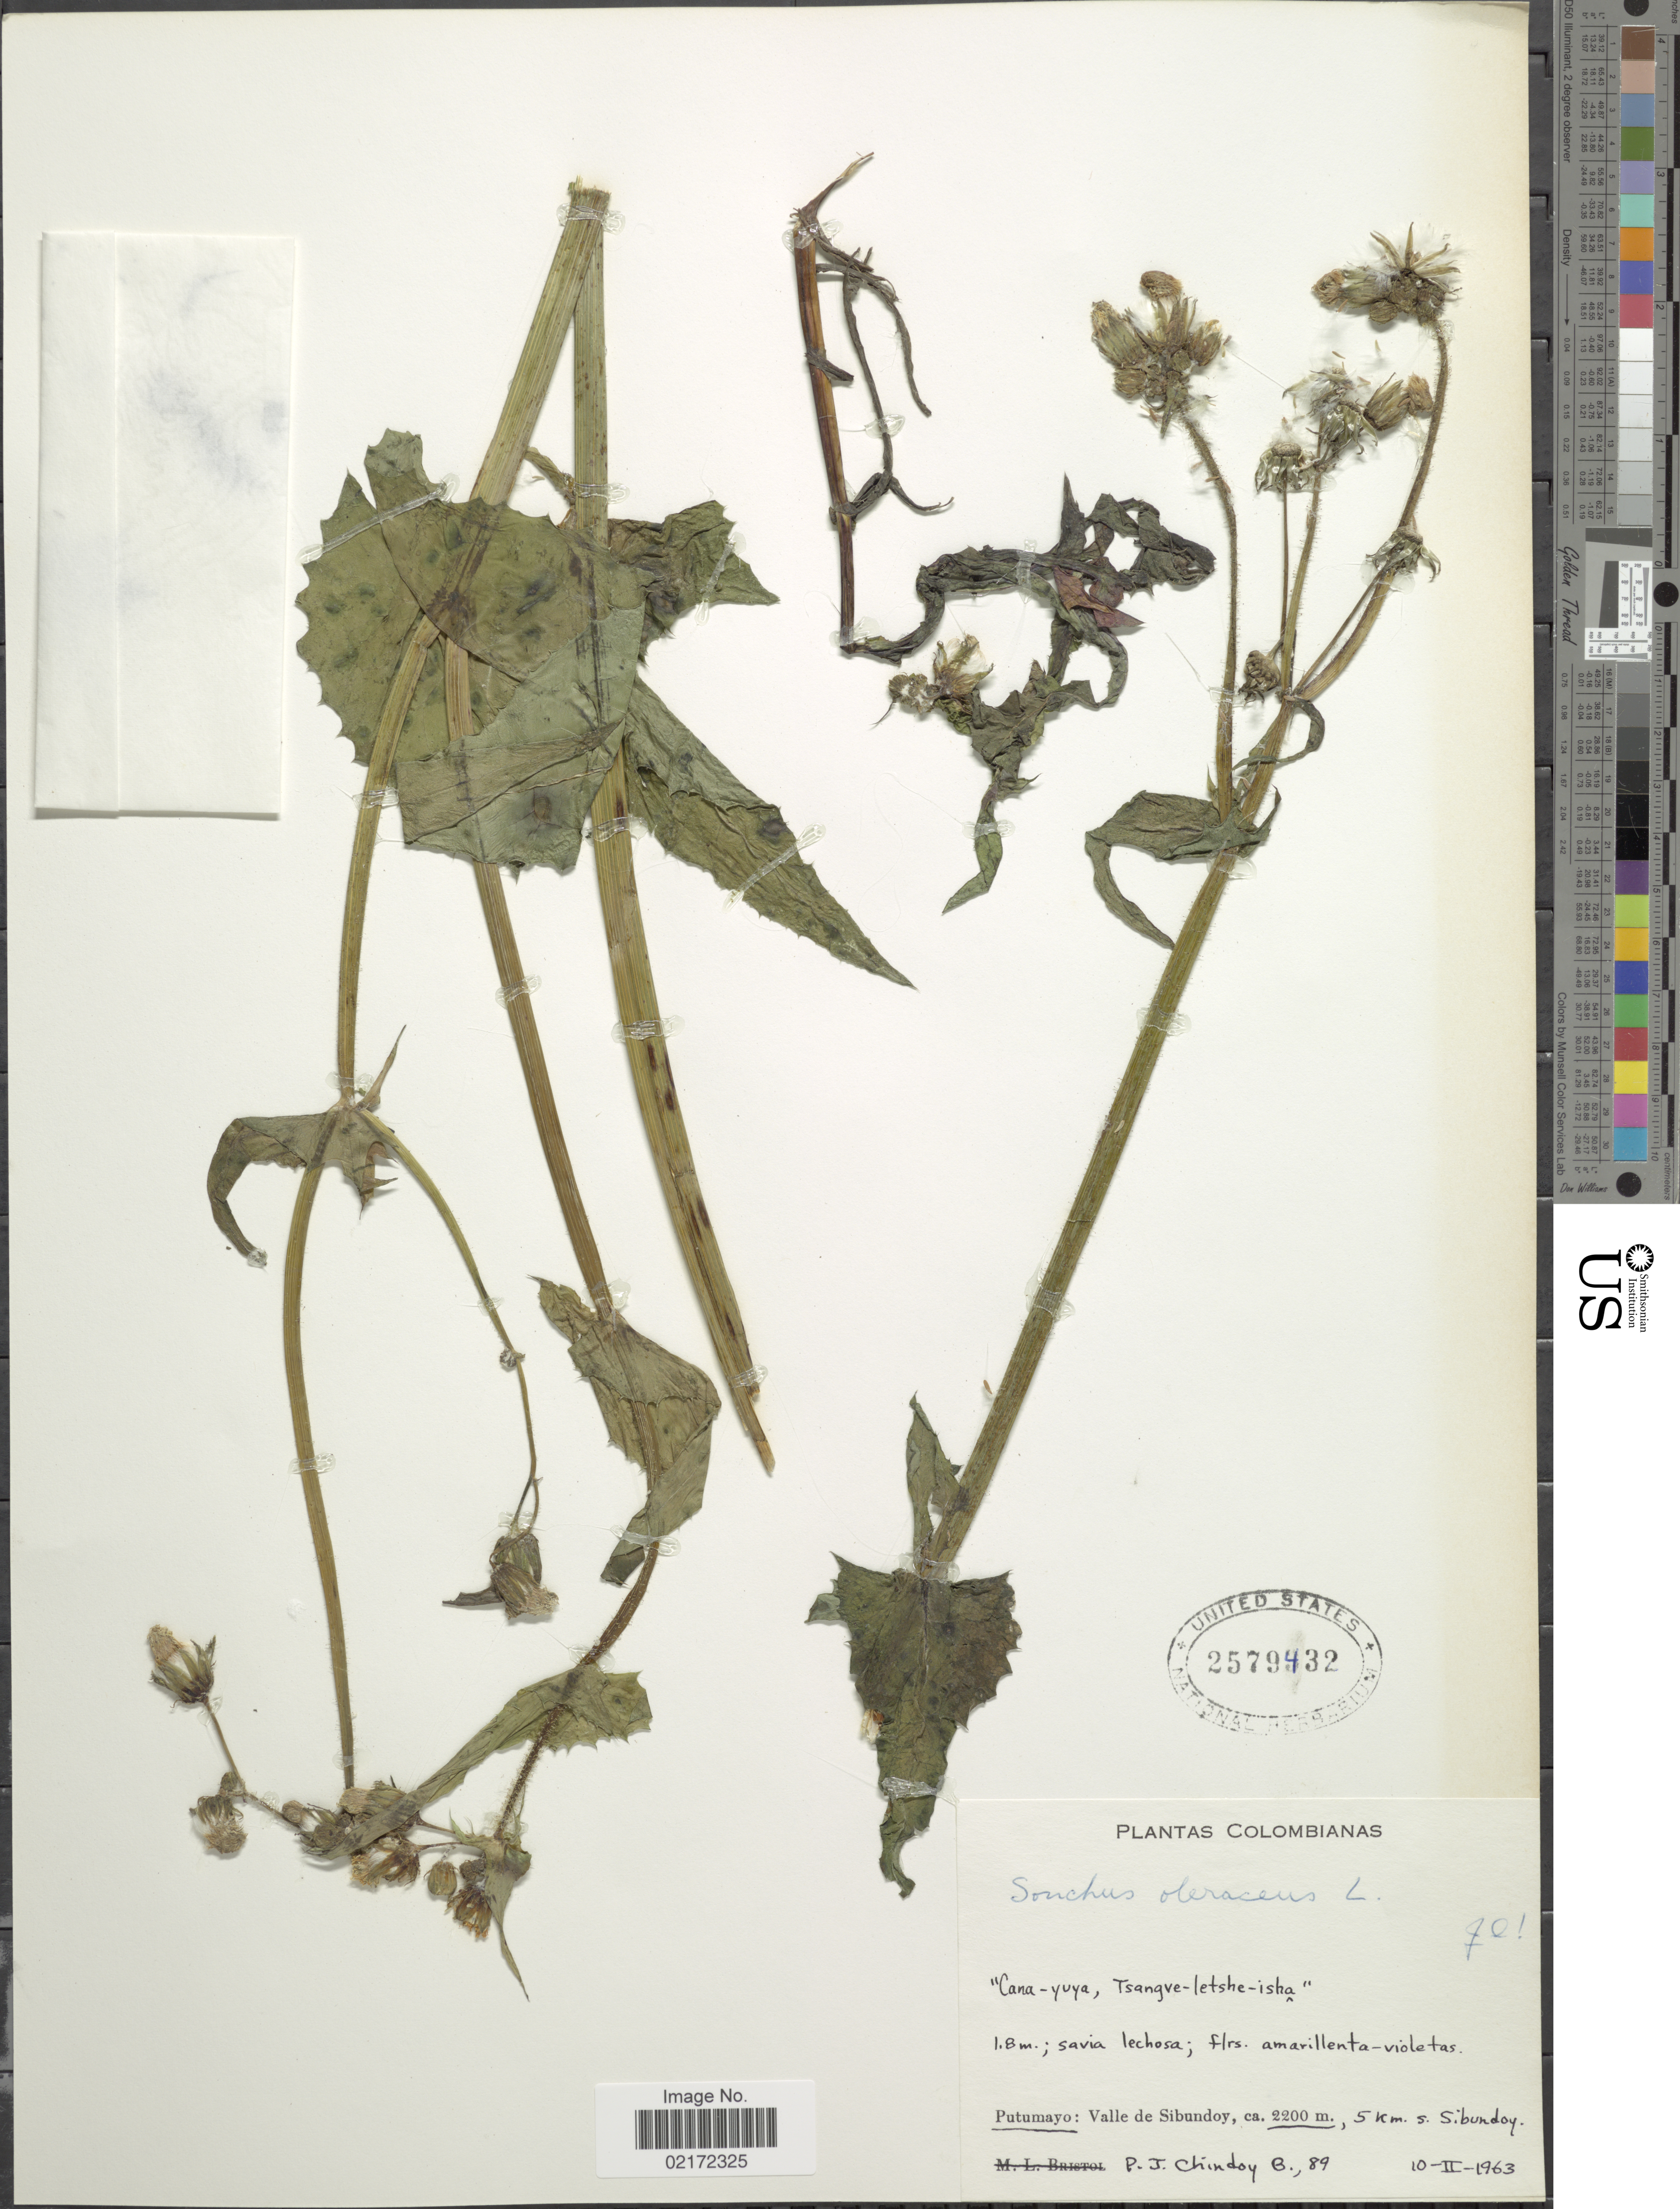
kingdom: Plantae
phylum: Tracheophyta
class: Magnoliopsida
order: Asterales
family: Asteraceae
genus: Sonchus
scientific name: Sonchus oleraceus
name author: L.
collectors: P. Chindoy B.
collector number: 89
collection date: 1963-02-10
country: Colombia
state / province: Putumayo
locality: Putumayo: Valle de Sibundoy, 5 km. s. Sibundoy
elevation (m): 2200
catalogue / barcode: US 2579432